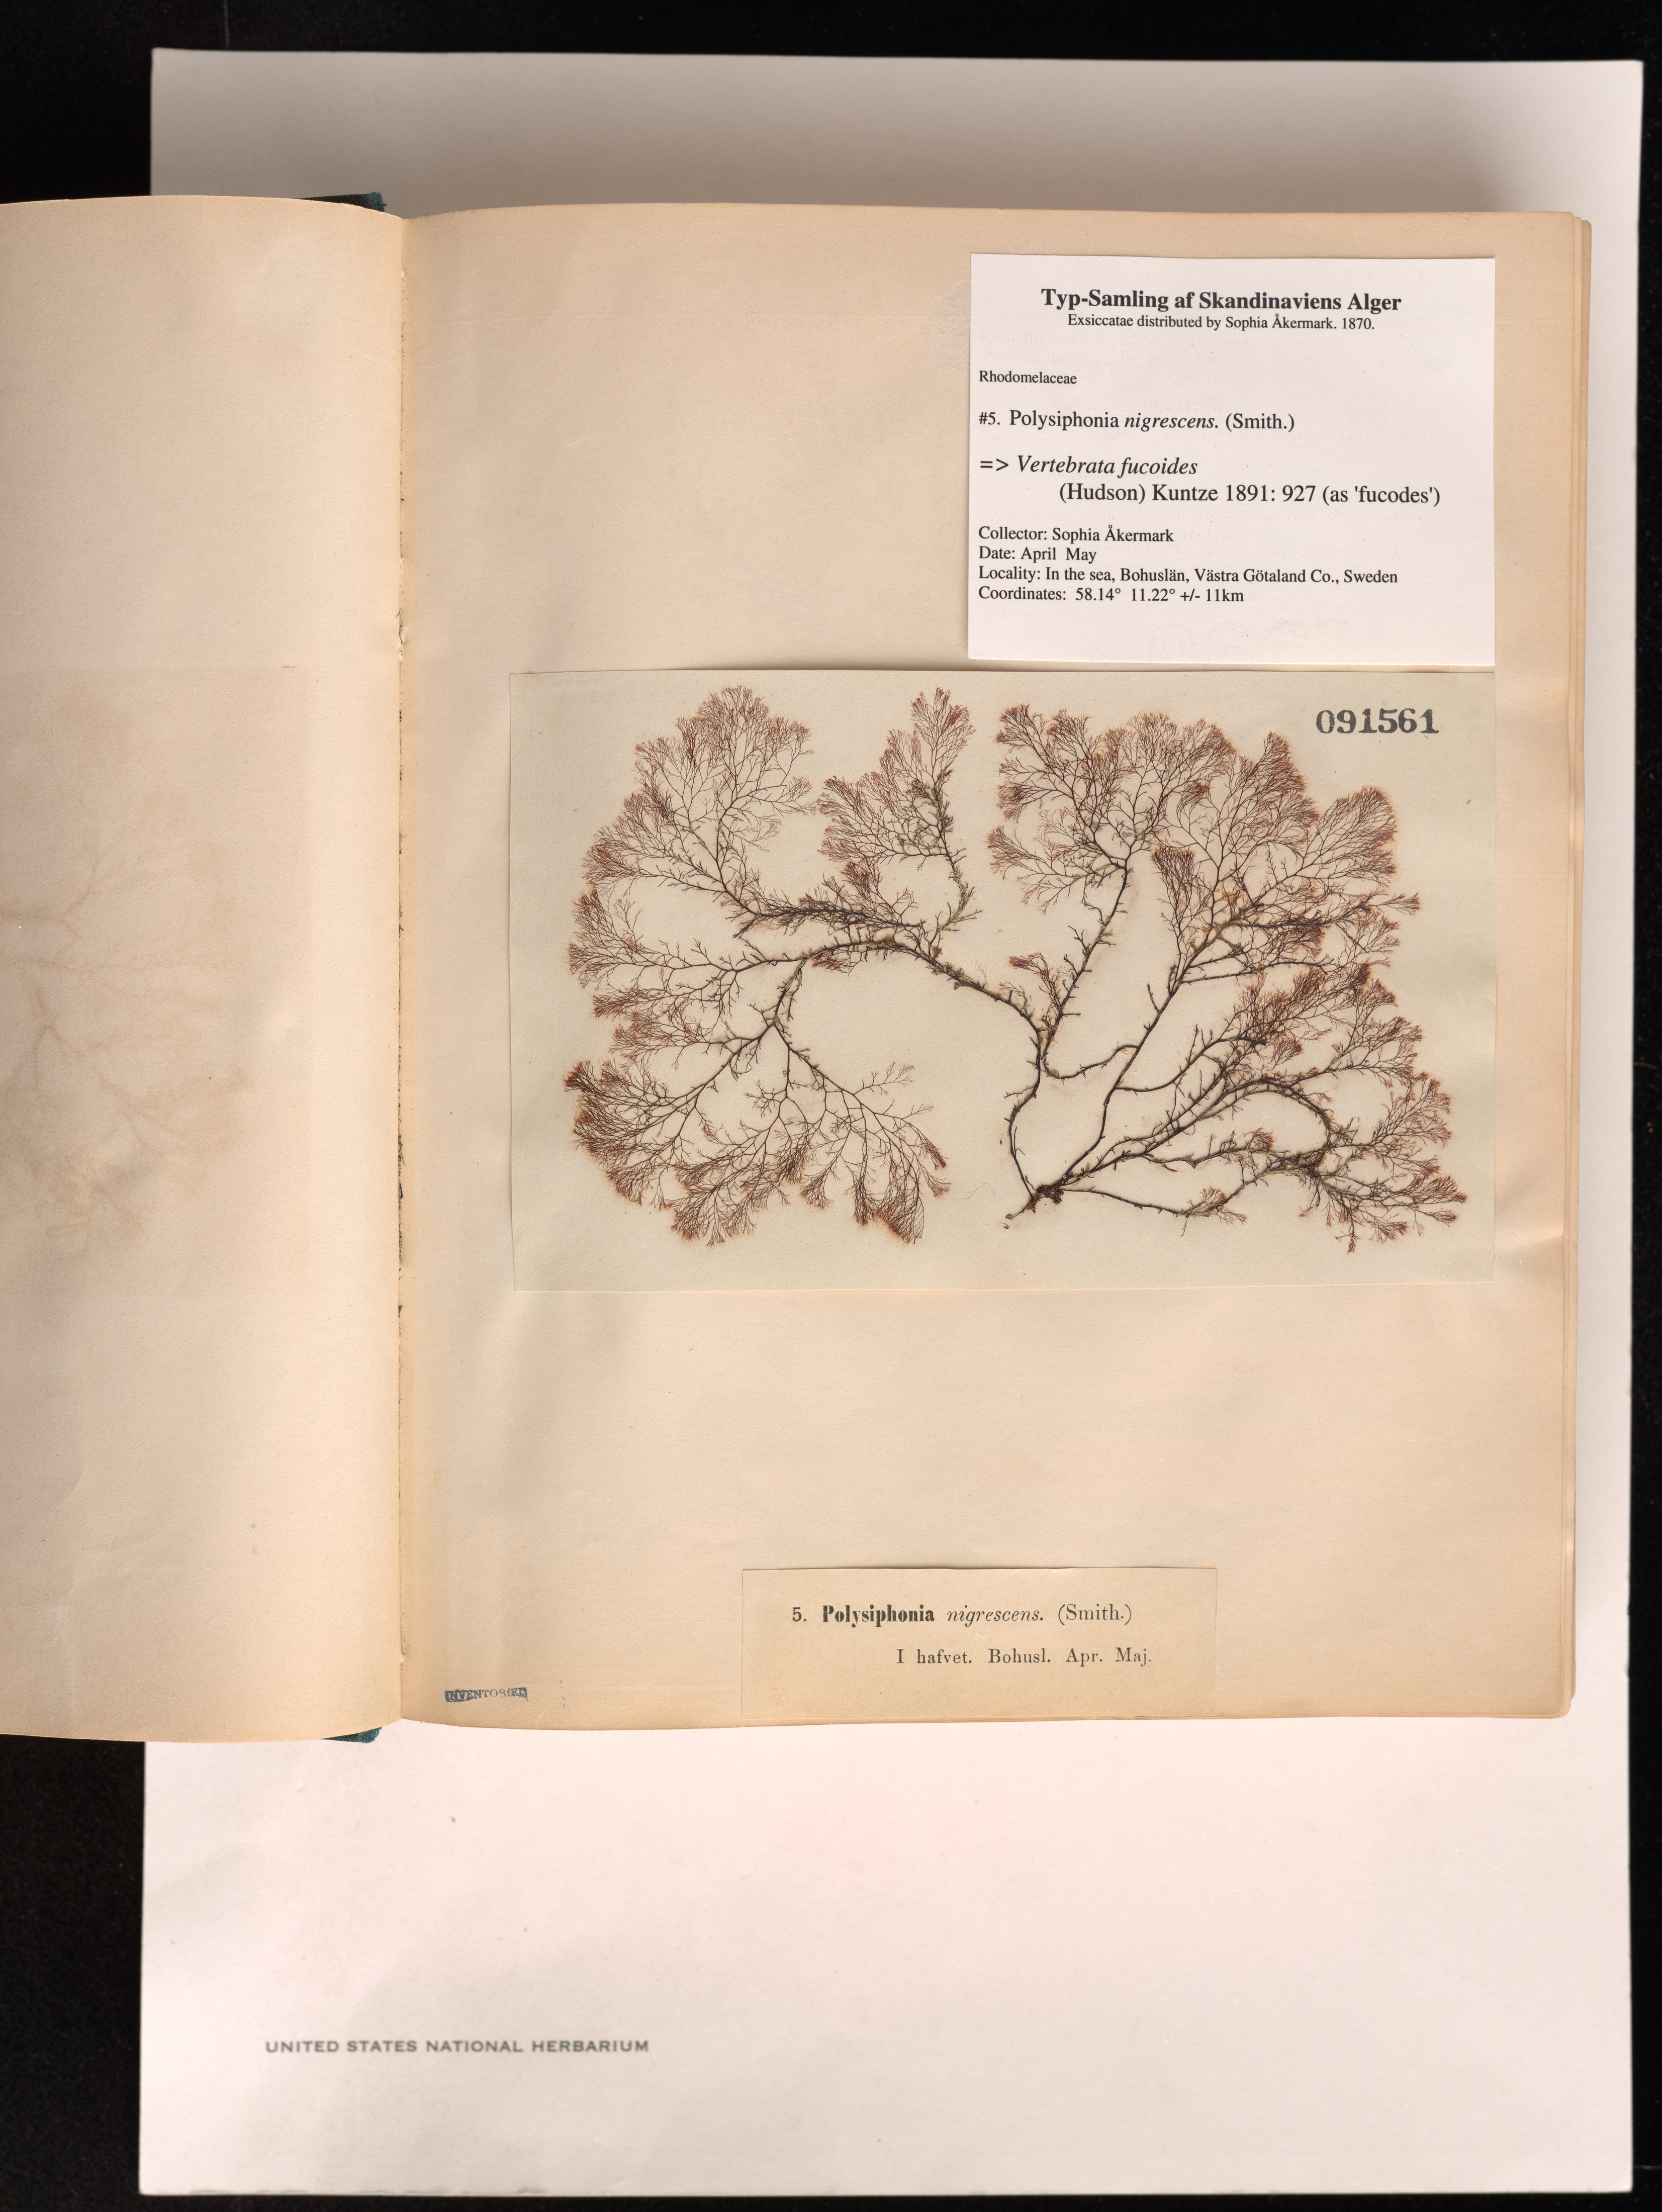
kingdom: Plantae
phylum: Rhodophyta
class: Florideophyceae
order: Ceramiales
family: Rhodomelaceae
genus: Vertebrata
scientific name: Vertebrata fucoides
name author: (Hudson) Kuntze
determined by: Algae name updating Project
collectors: S. Akermark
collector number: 5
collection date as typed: Apr ---- AND -- May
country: Sweden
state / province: Västra Götaland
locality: Bohuslan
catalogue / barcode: US 91561